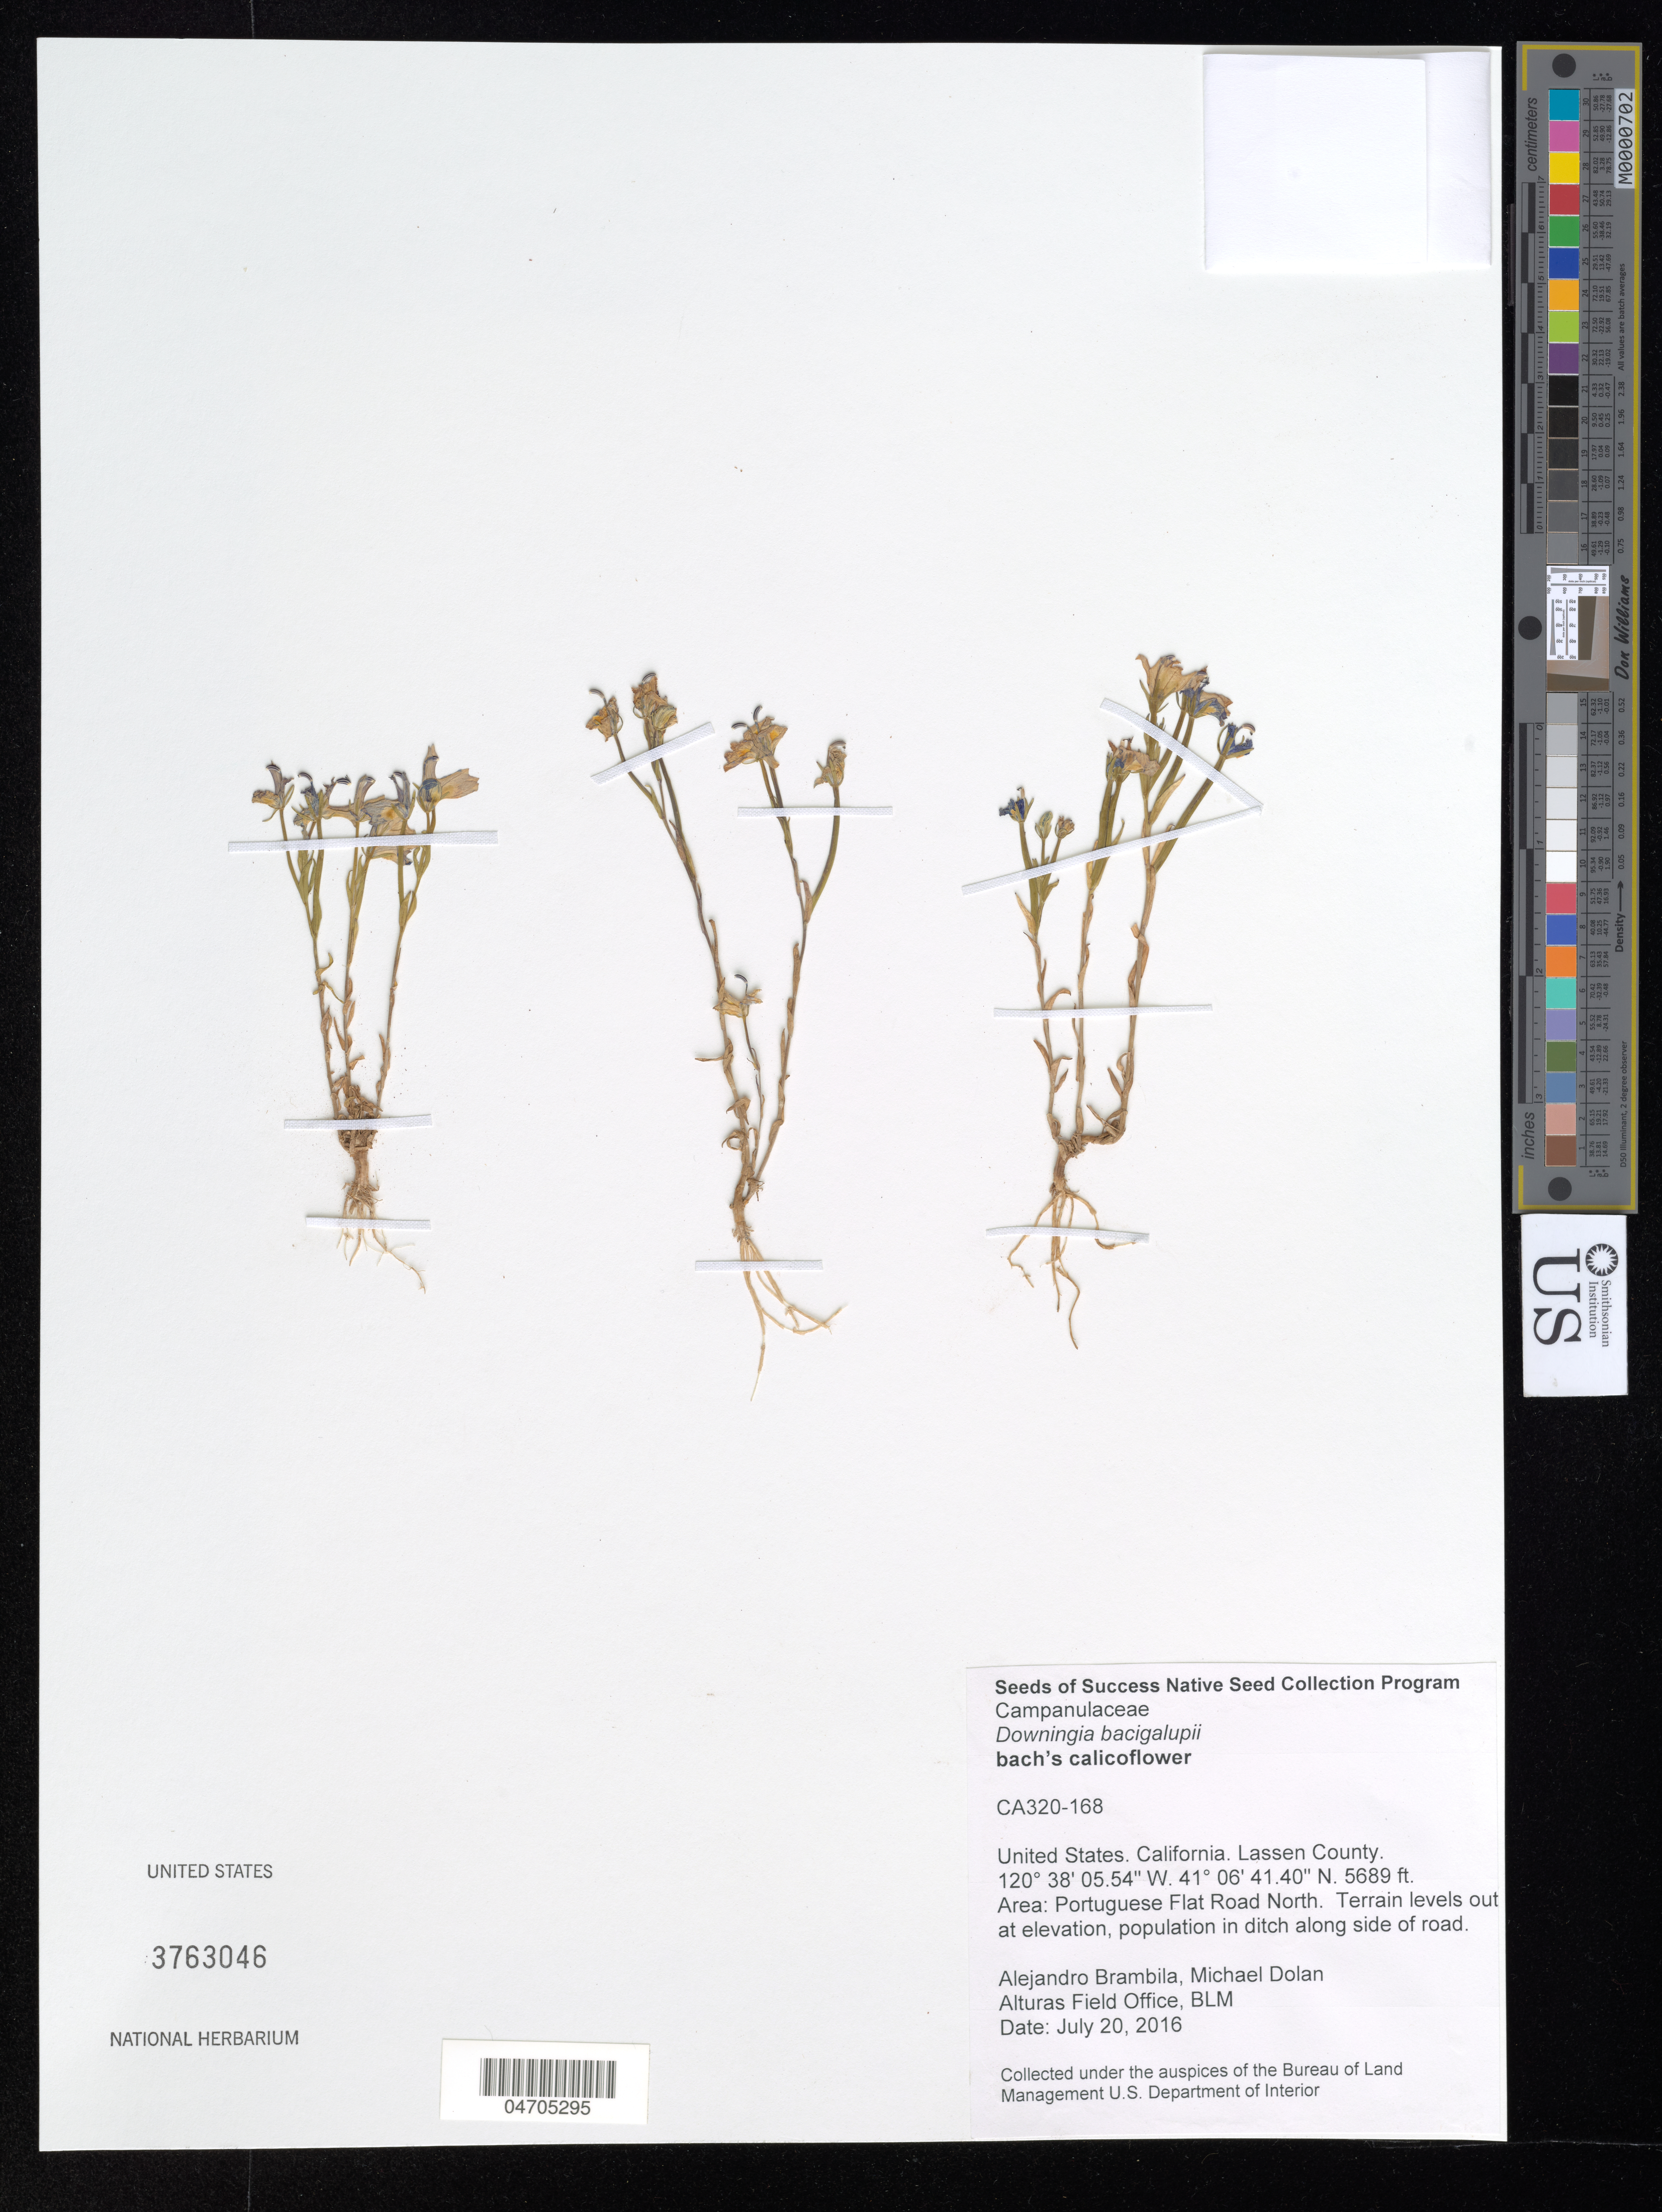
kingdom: Plantae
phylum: Tracheophyta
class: Magnoliopsida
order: Asterales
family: Campanulaceae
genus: Downingia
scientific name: Downingia bacigalupii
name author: Weiler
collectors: A. Brambila & M. Dolan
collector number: CA320-168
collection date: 2016-07-20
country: United States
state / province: California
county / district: Lassen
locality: Lassen County. Area: Portuguese Flat Road North. Population in ditch along side of road.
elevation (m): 1734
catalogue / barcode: US 3763046